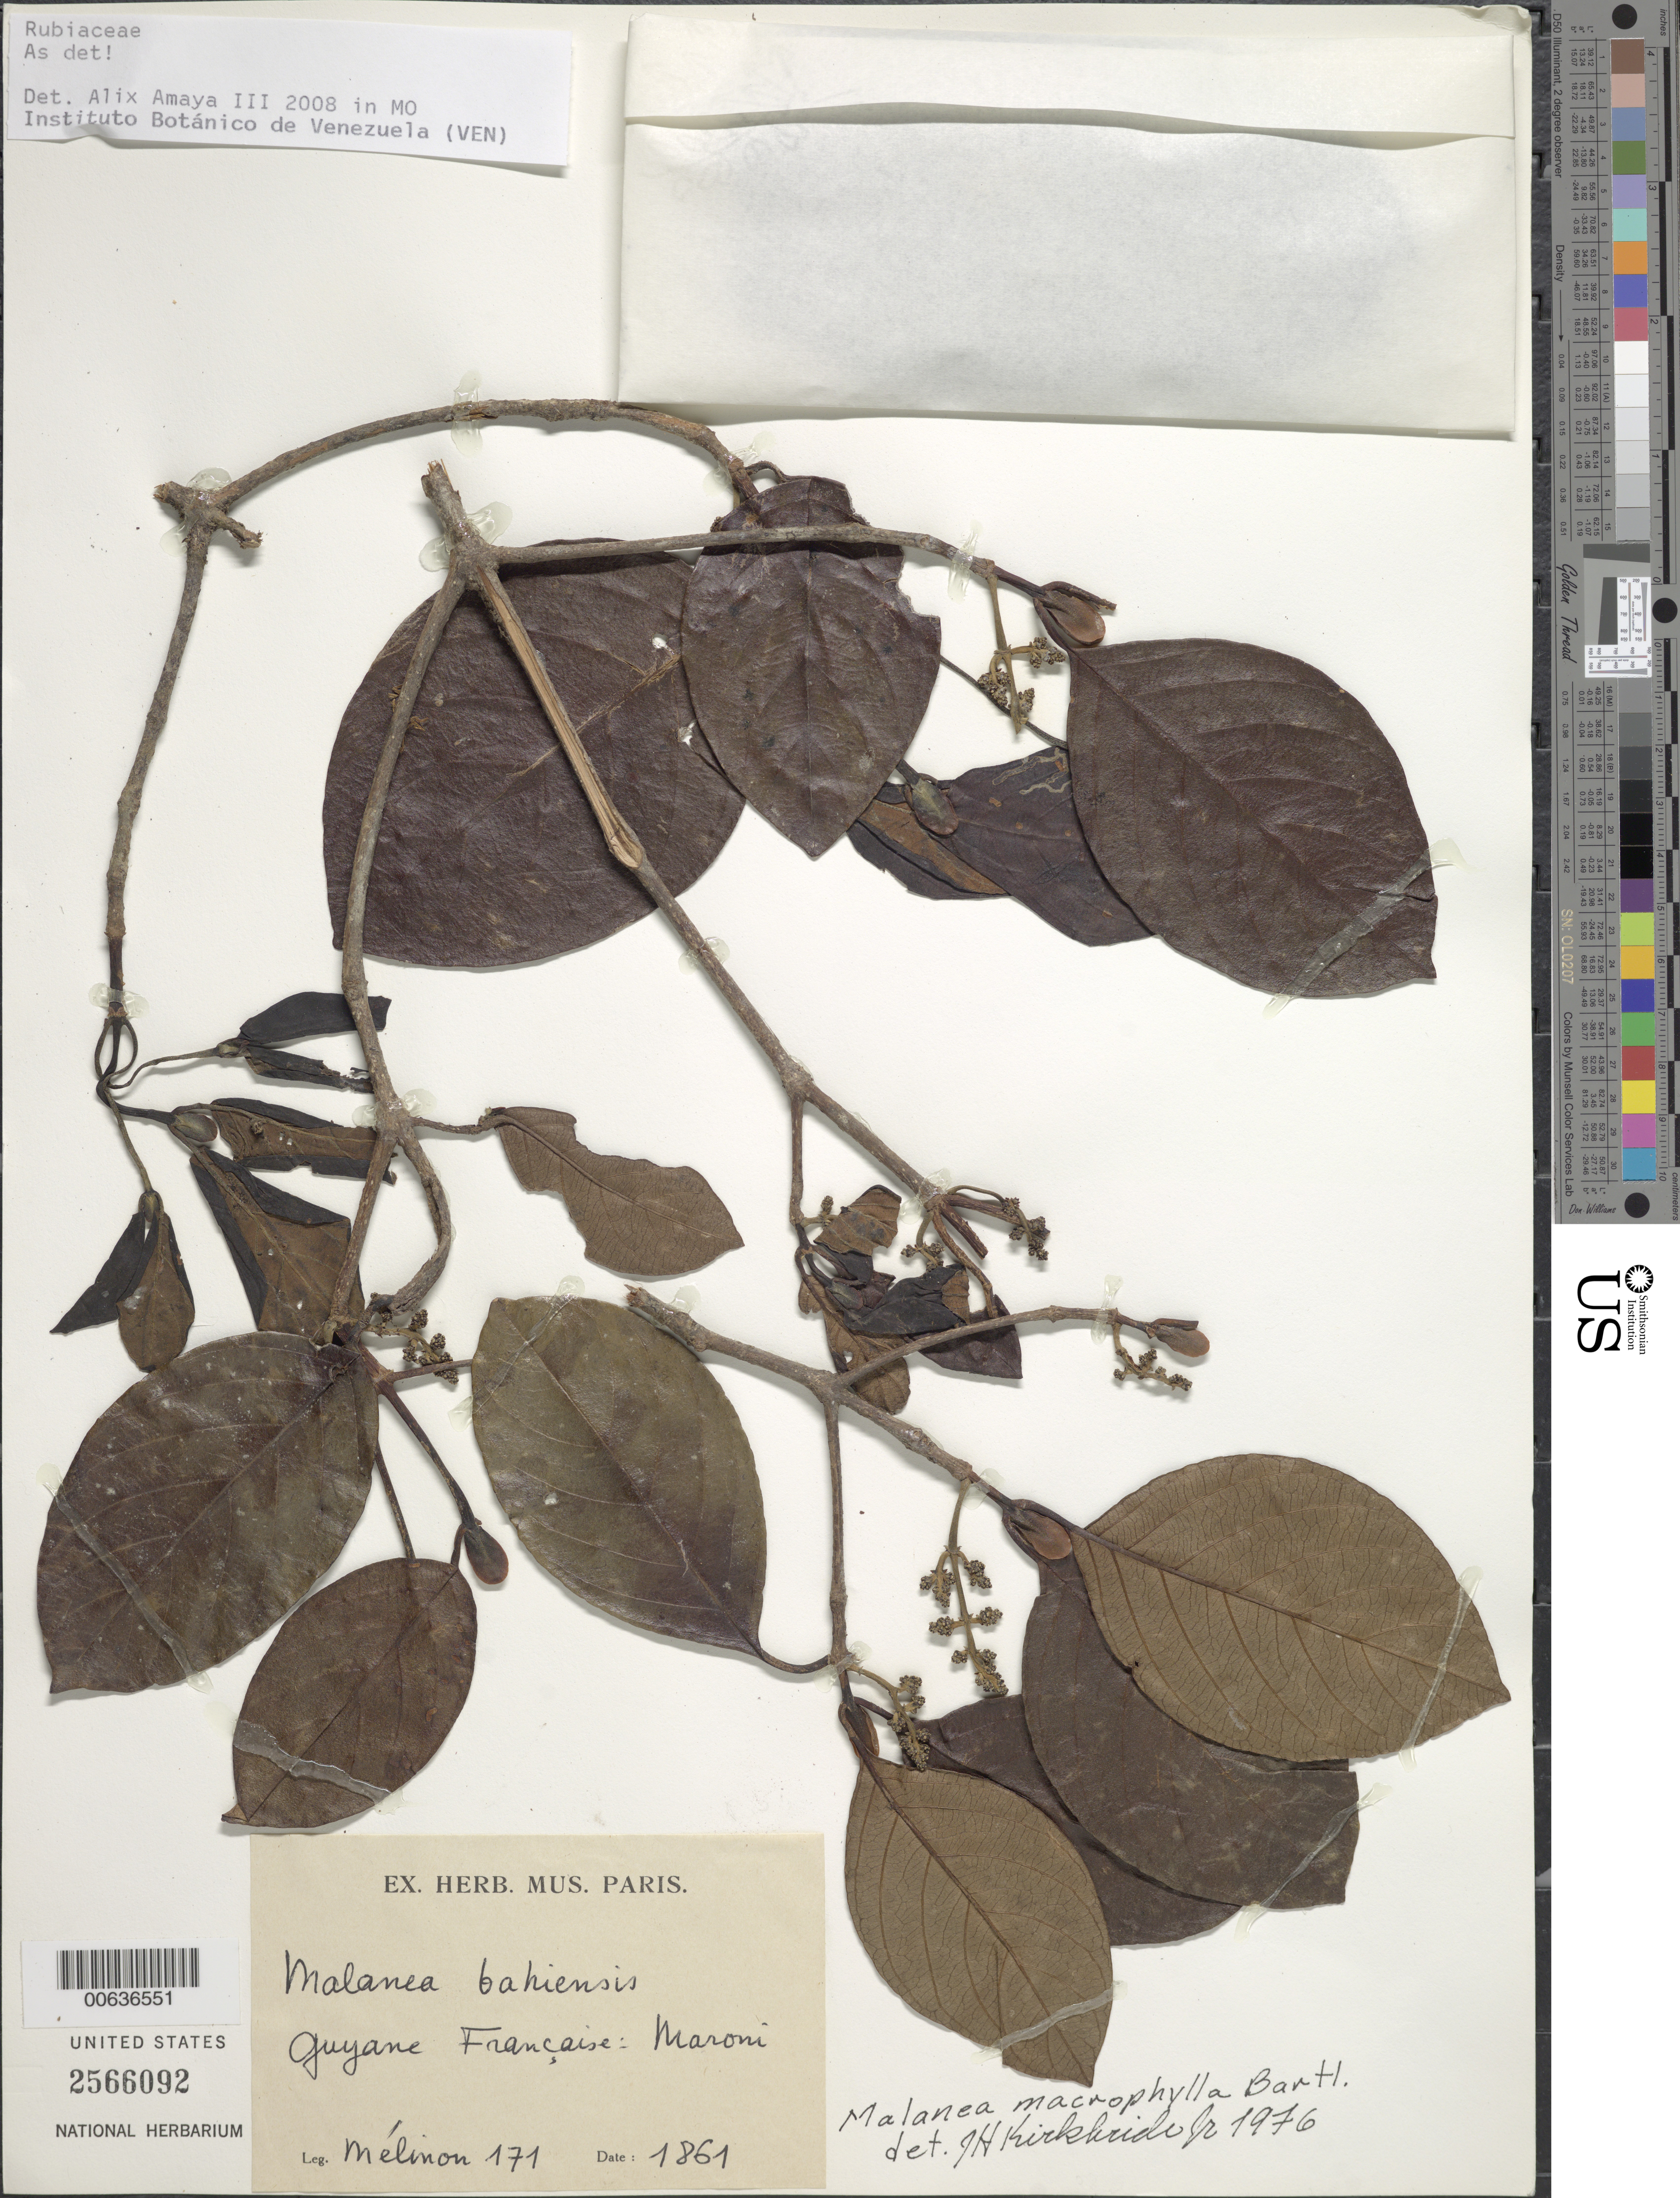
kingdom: Plantae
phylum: Tracheophyta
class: Magnoliopsida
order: Gentianales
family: Rubiaceae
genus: Malanea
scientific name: Malanea macrophylla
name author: Bartl. ex Griseb.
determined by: Kirkbride, J. H.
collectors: E. Mélinon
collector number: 171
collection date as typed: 1861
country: French Guiana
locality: Maroni R.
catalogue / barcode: US 2566092